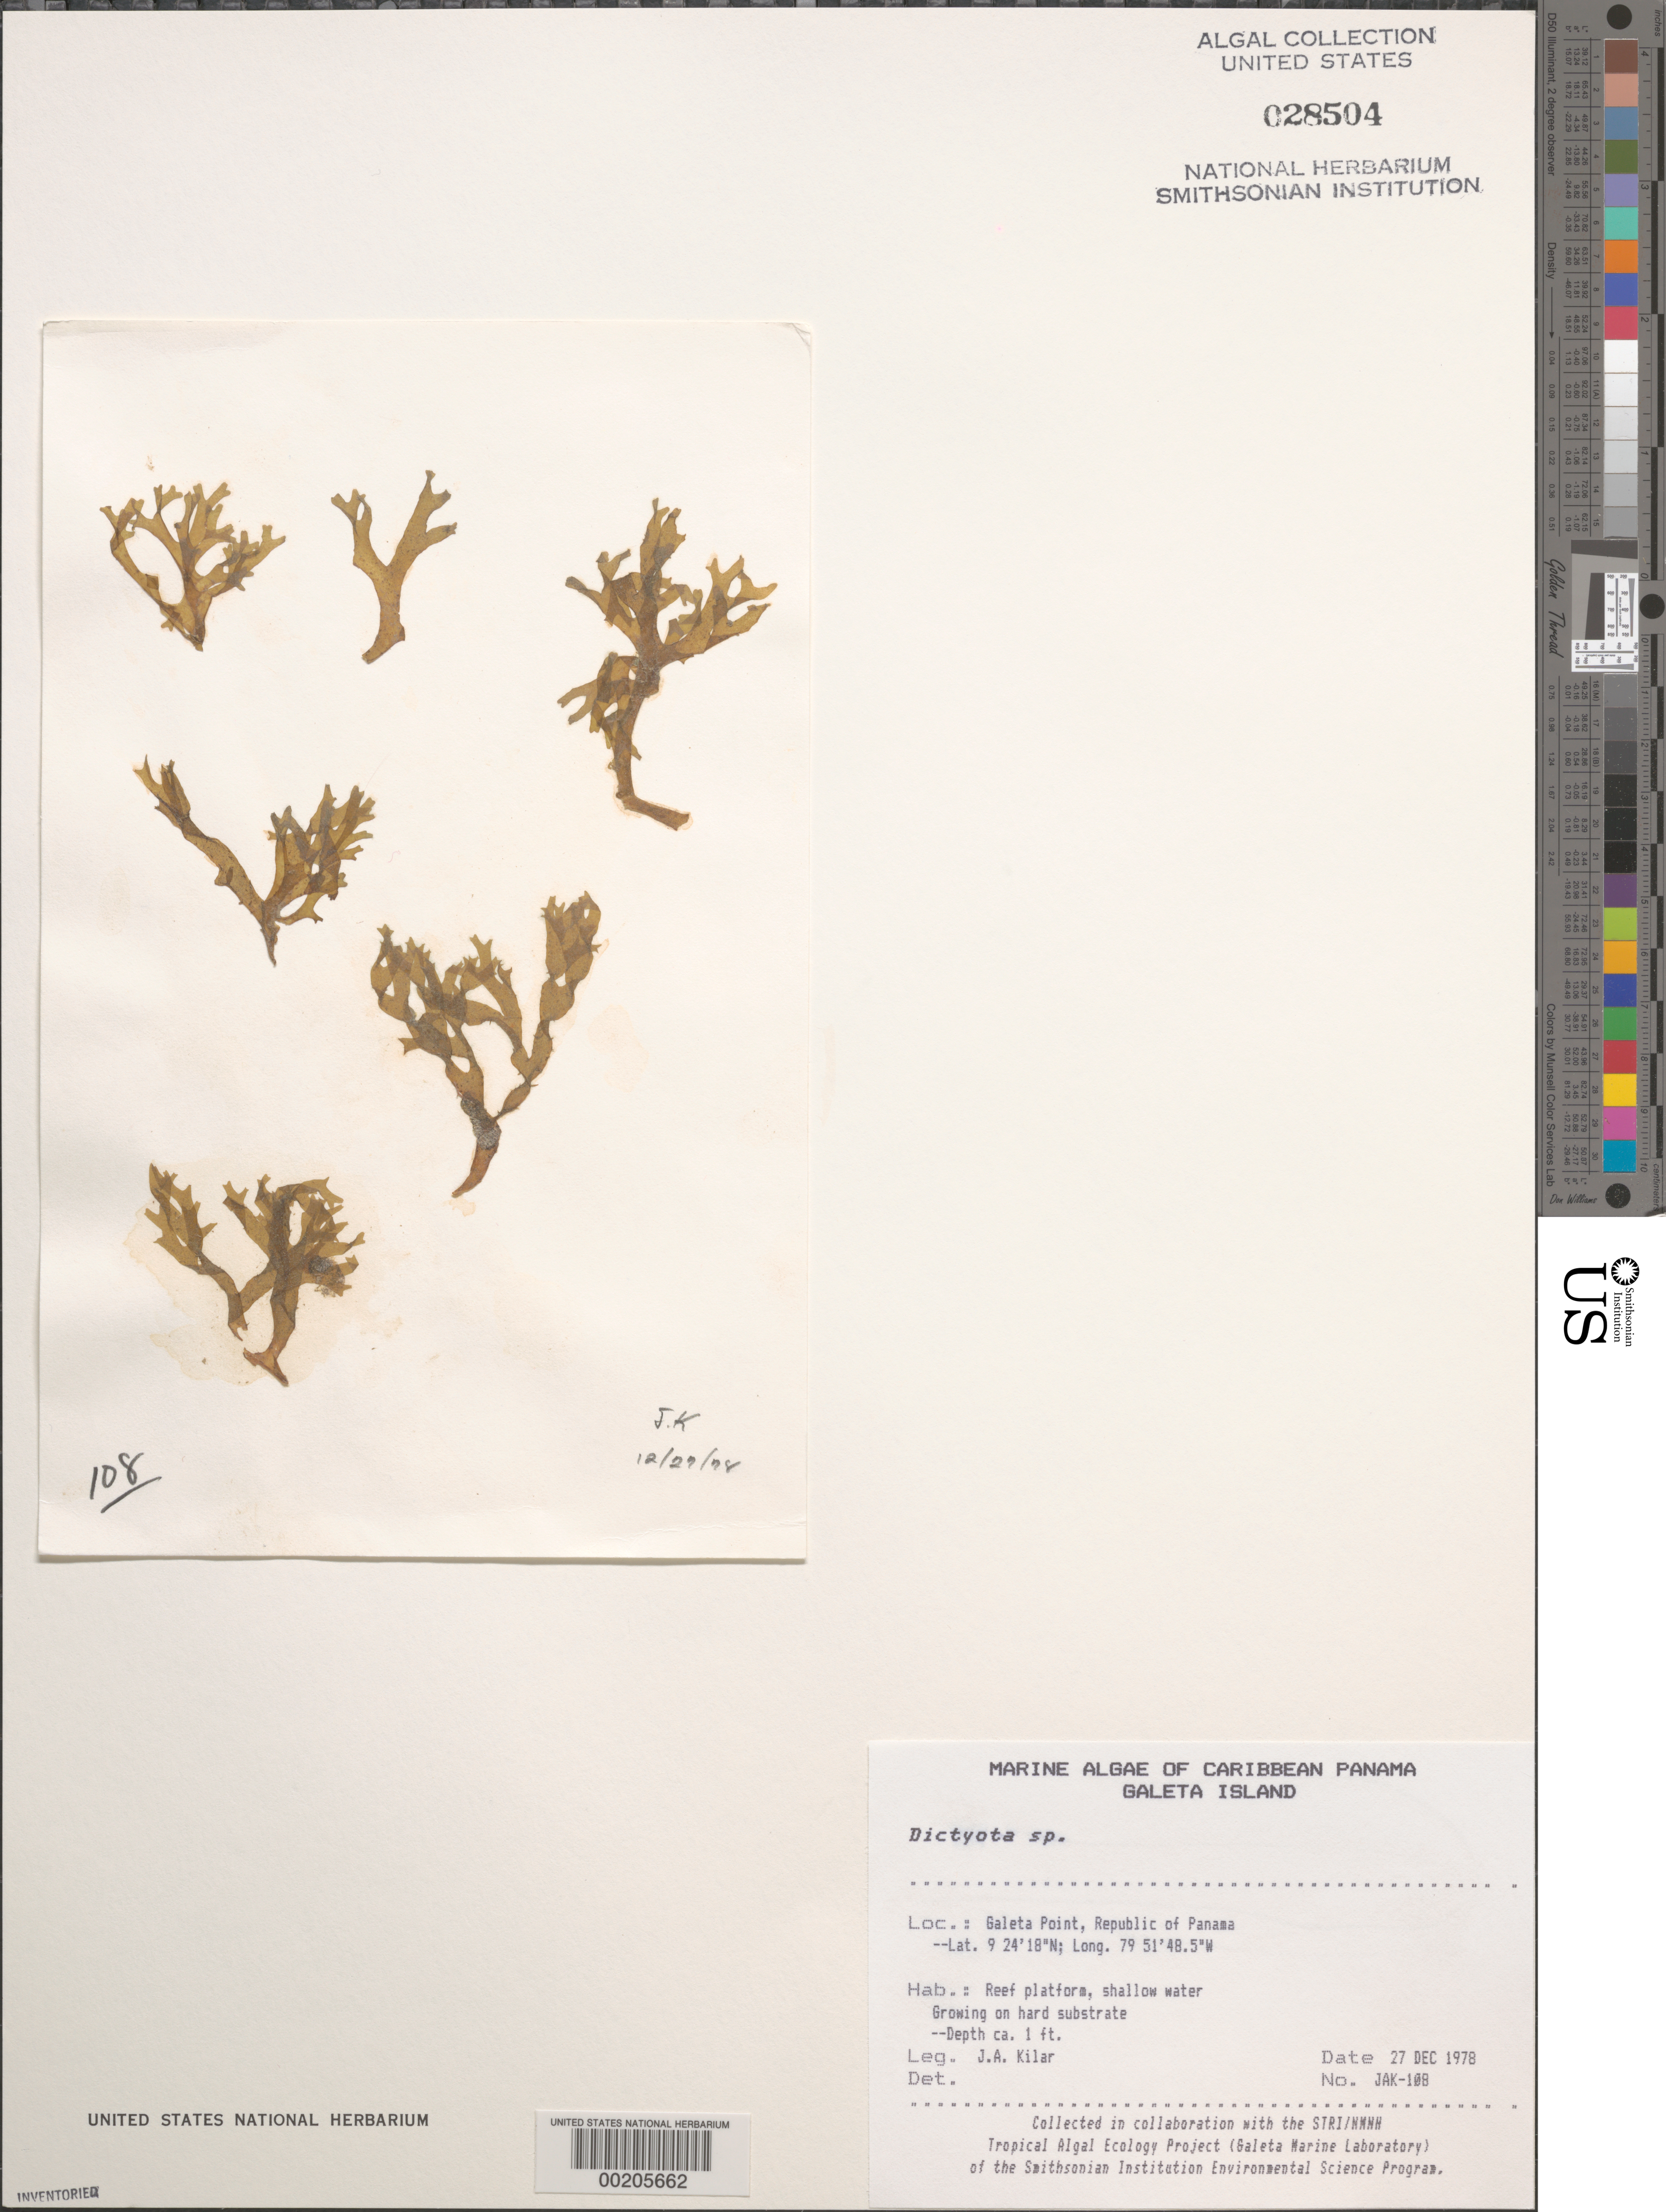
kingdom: Chromista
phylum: Ochrophyta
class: Phaeophyceae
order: Dictyotales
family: Dictyotaceae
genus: Dictyota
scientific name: Dictyota sp.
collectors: J. A. Kilar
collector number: JAK-108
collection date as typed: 27 Dec 1978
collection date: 1978-12-27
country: Panama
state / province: Colón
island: Galeta Island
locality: Galeta Point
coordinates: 9 24' 18" N, 79 51' 48.5" W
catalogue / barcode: US 28504